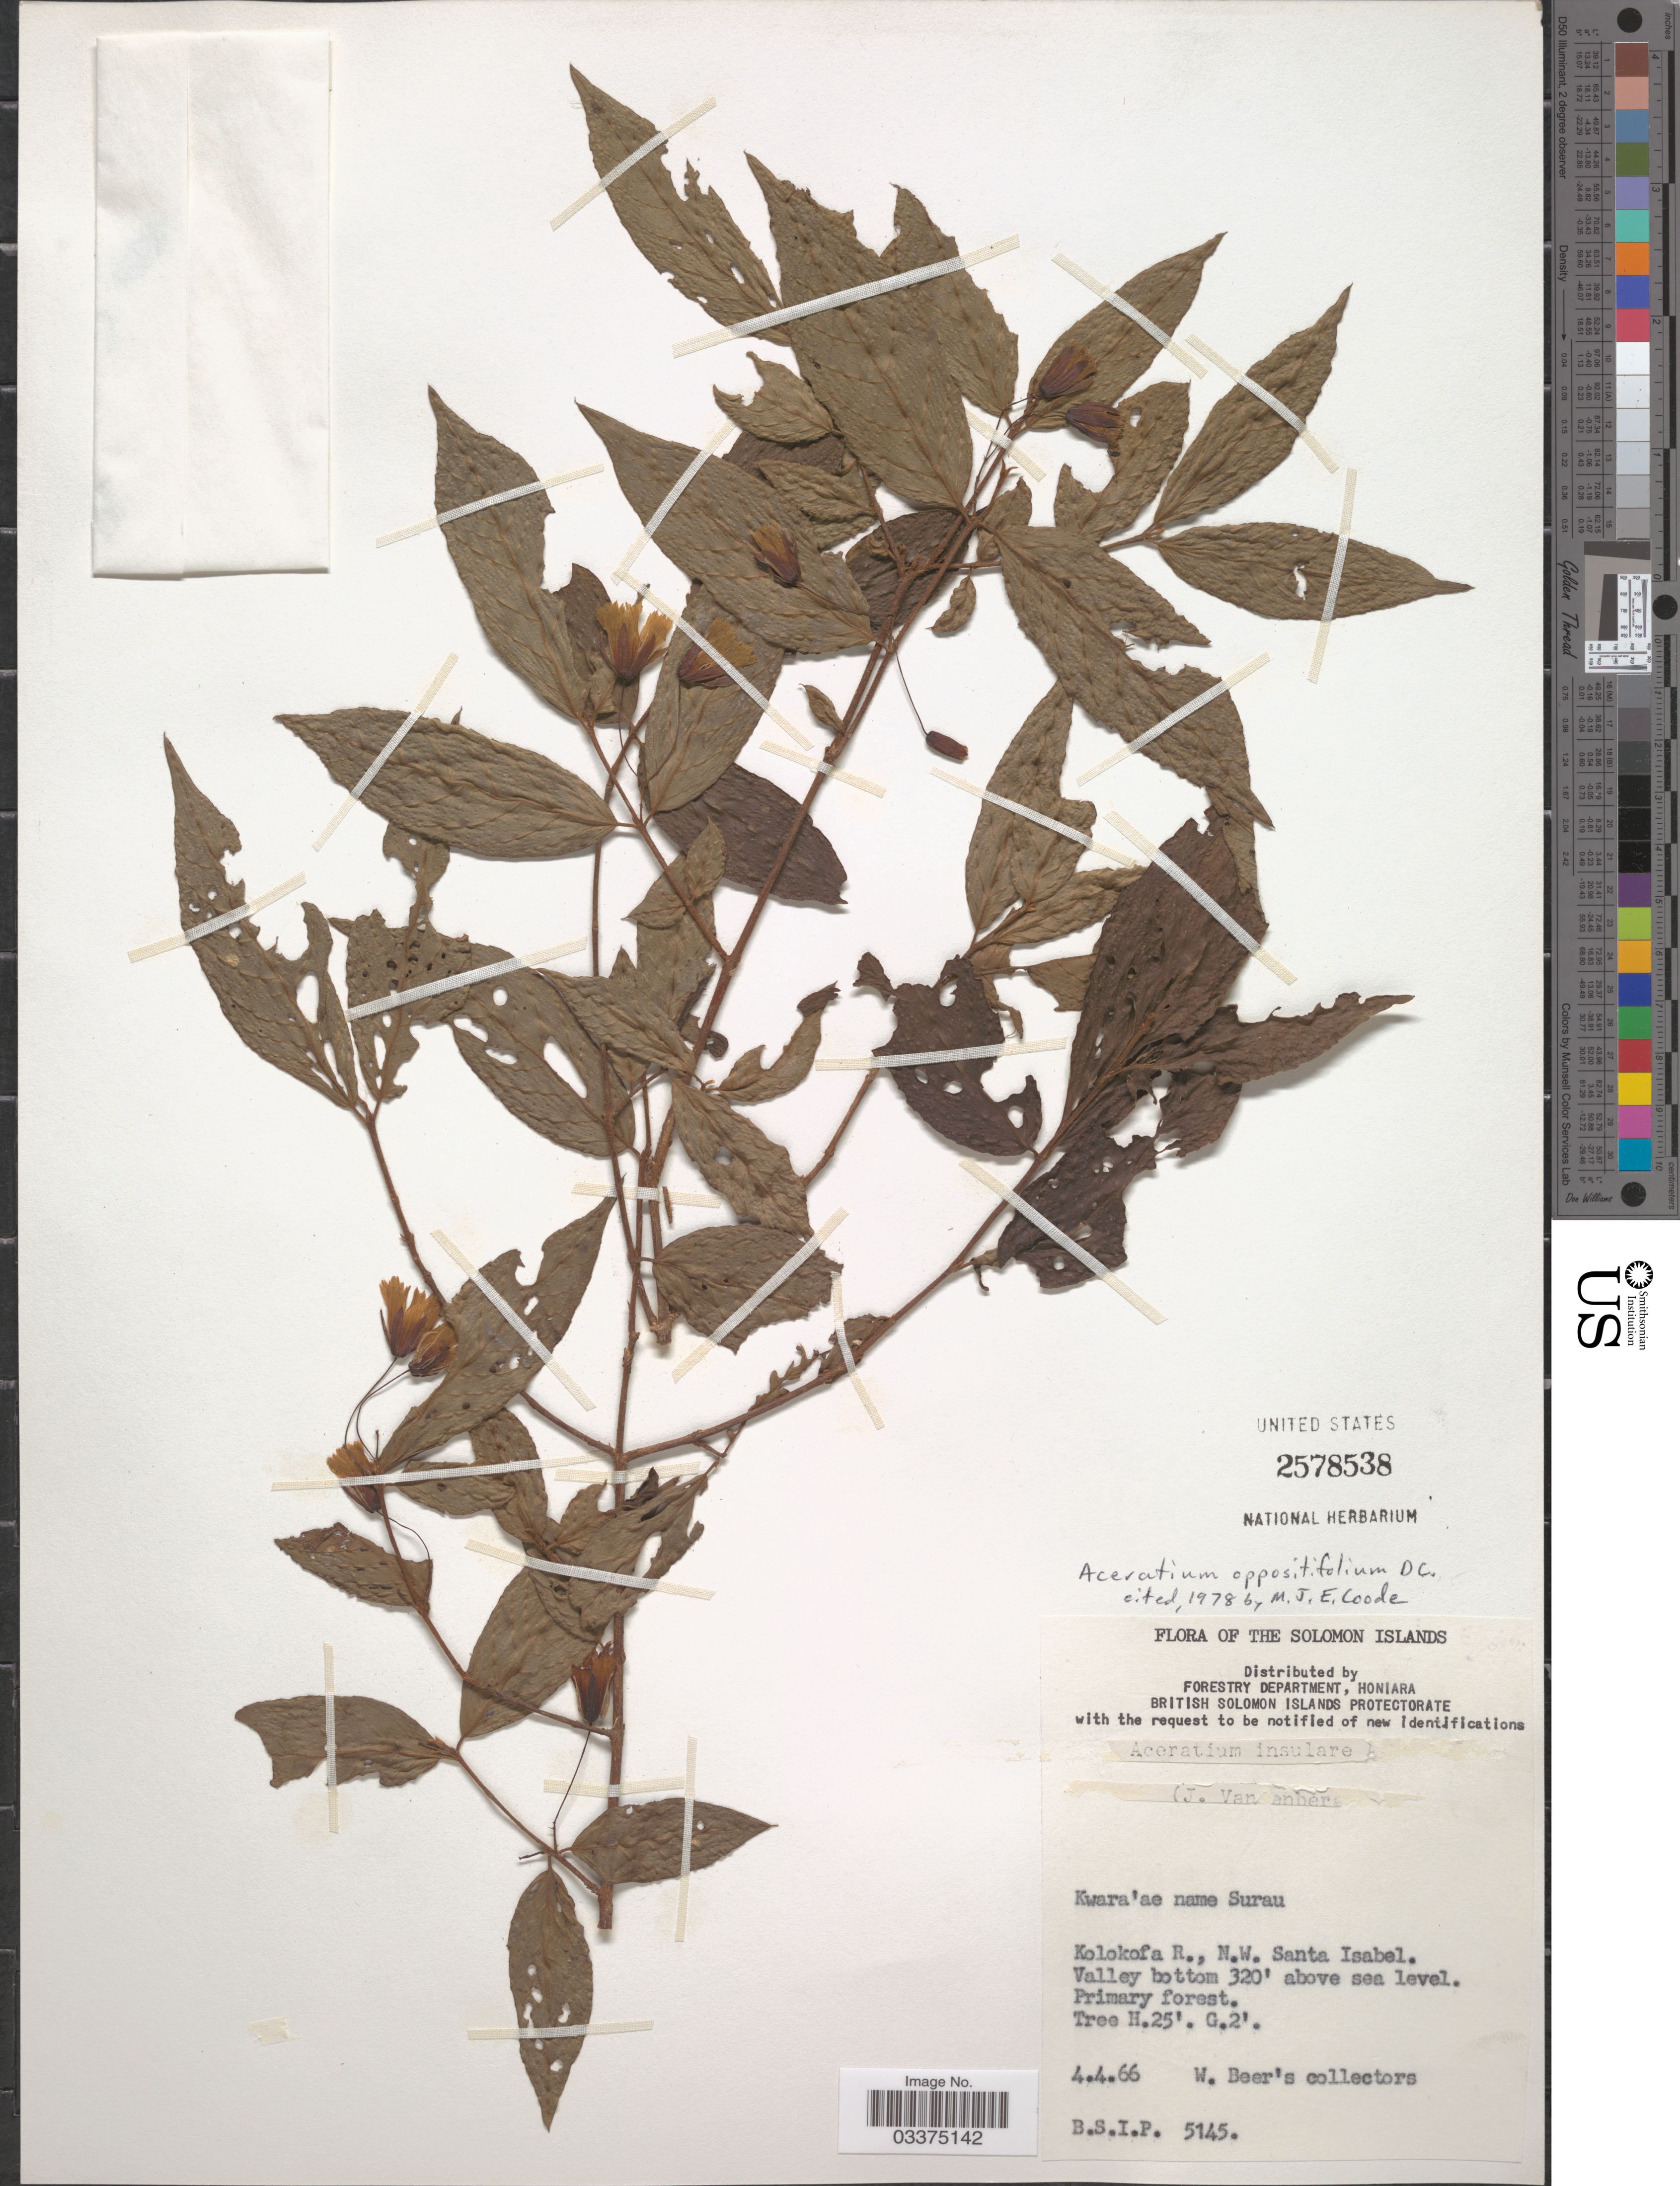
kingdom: Plantae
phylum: Tracheophyta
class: Magnoliopsida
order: Oxalidales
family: Elaeocarpaceae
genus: Aceratium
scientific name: Aceratium oppositifolium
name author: DC.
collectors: W. Beer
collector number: B.S.I.P.5145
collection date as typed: Transcribed d/m/y: 4/4/66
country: Solomon Islands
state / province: Solomon Islands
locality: Kolokofa R., N.W. Santa Isabel.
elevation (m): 98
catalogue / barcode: US 2578538